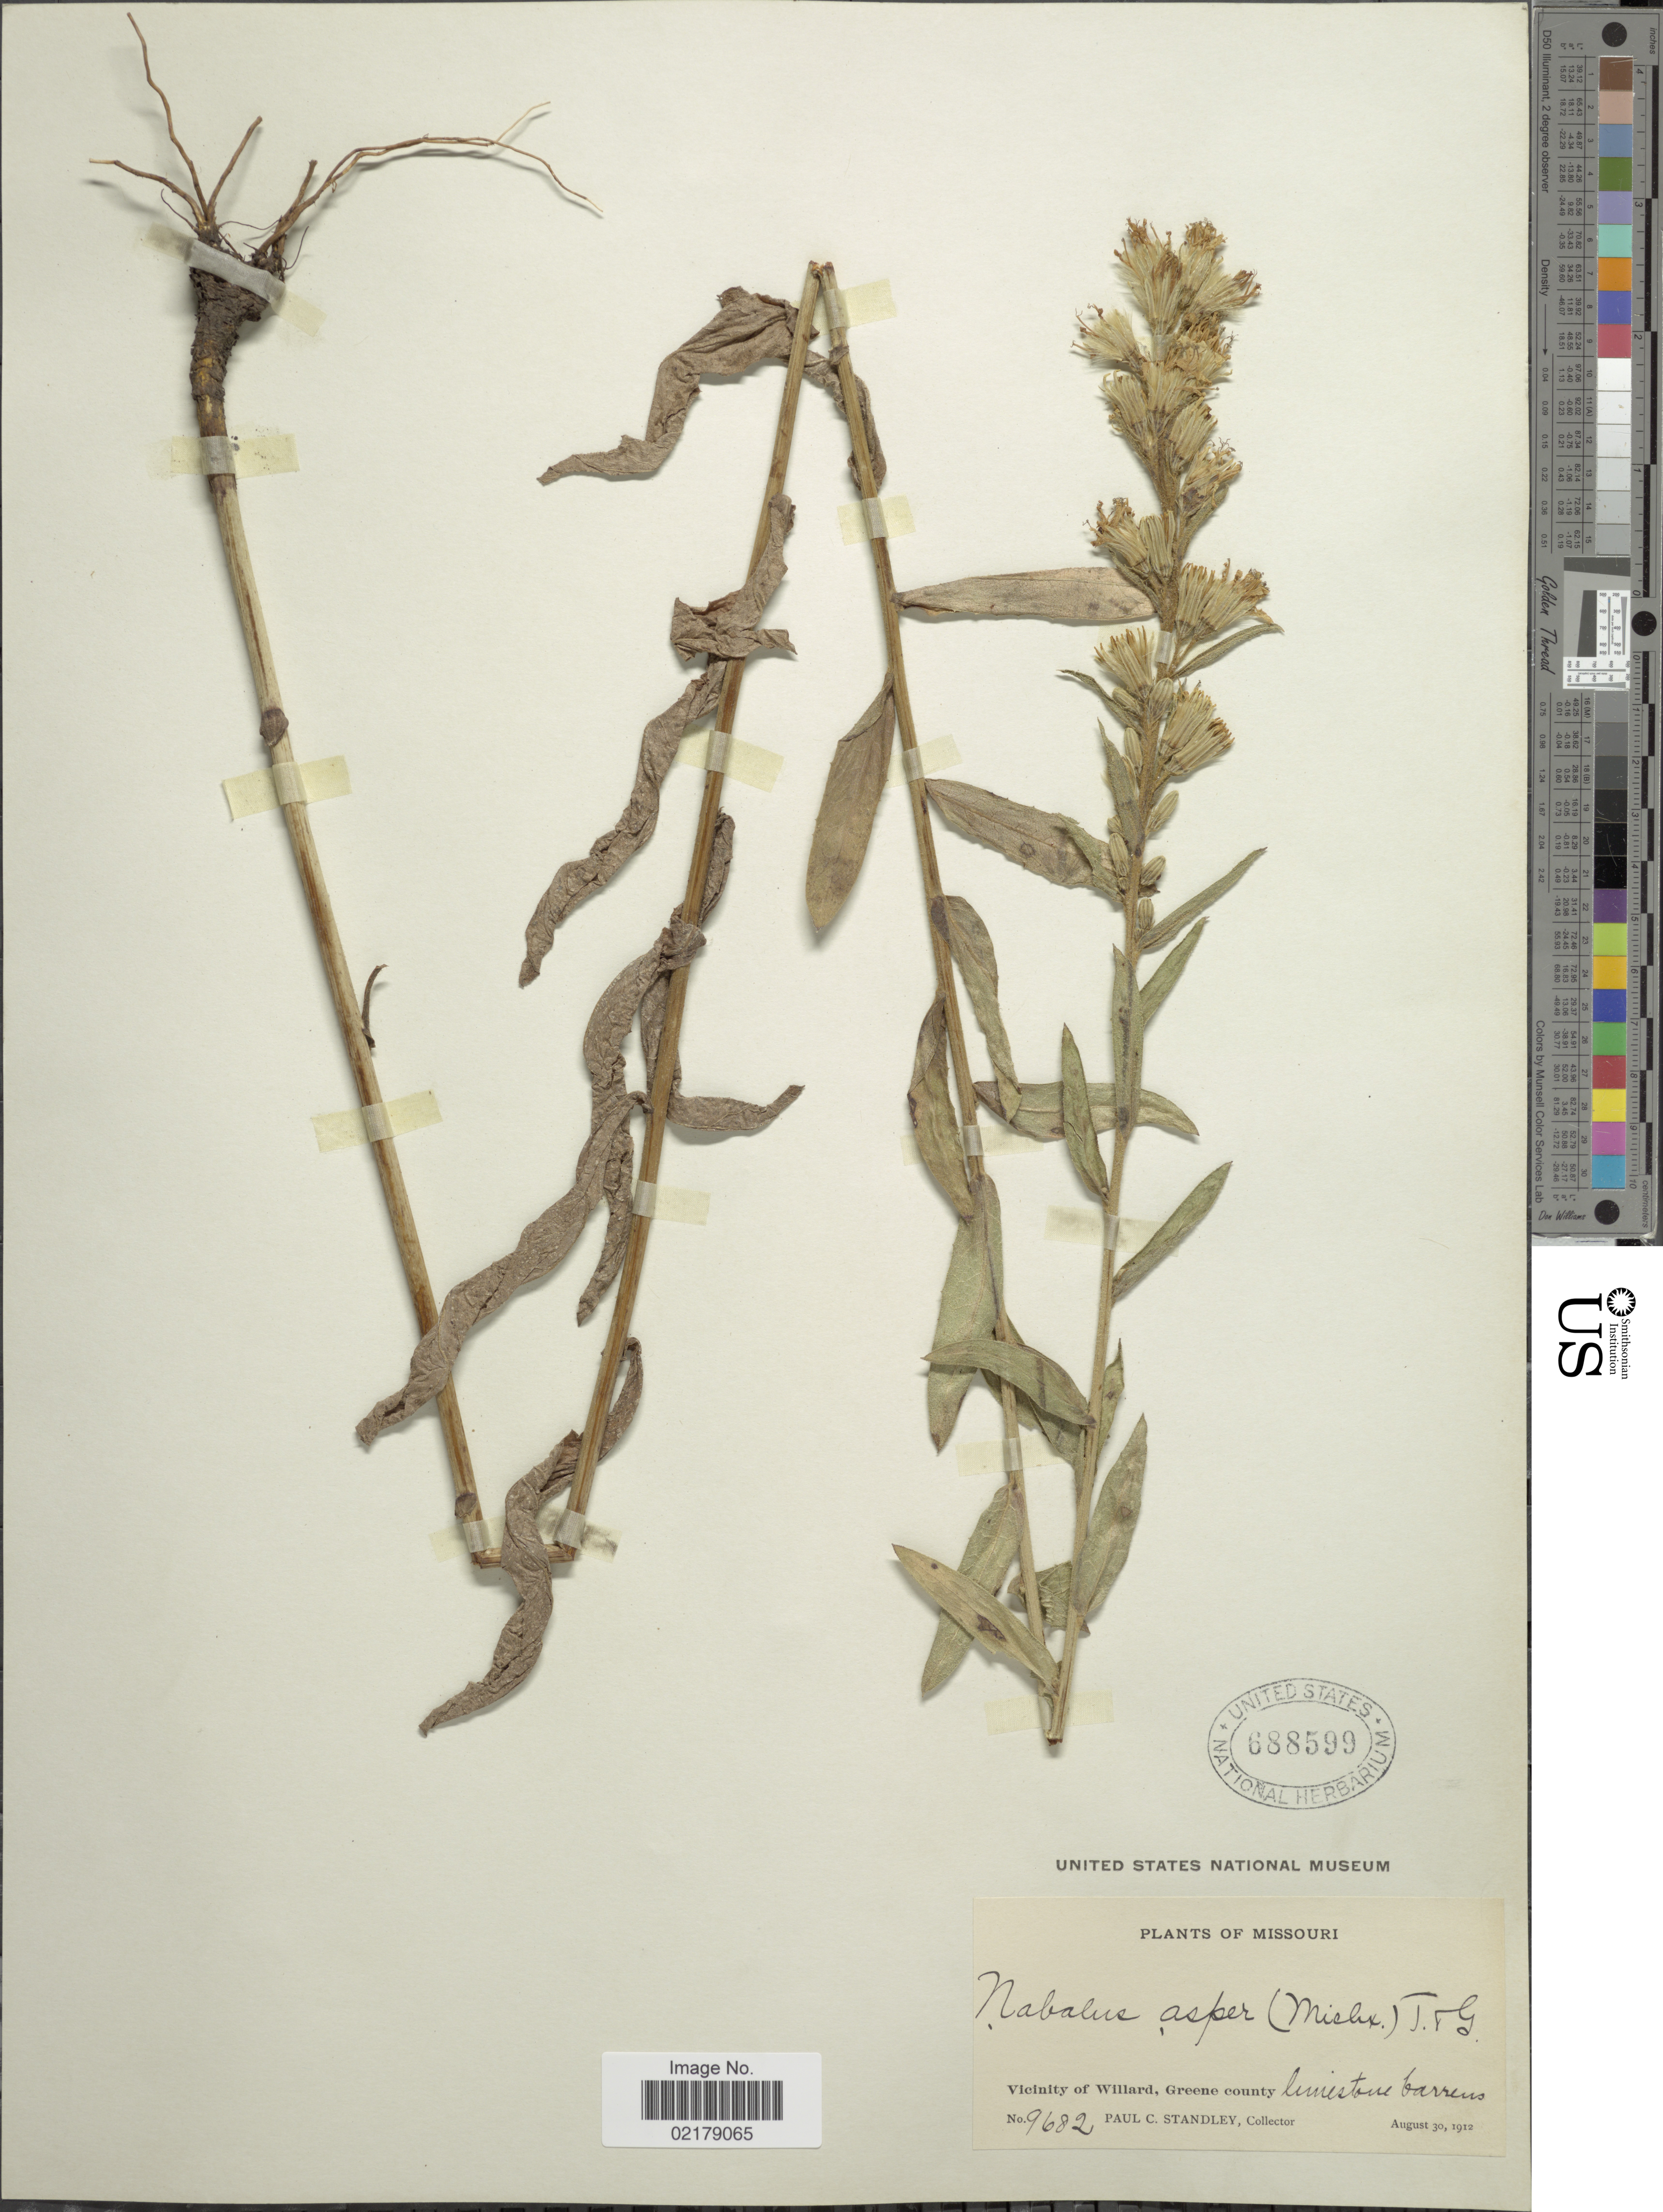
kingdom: Plantae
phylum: Tracheophyta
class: Magnoliopsida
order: Asterales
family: Asteraceae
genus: Nabalus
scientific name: Nabalus asper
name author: (Michx.) Torr. & A. Gray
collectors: P. C. Standley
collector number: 9682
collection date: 1912-08-30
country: United States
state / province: Missouri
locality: Vicinity of Willard, Greene county limestone barrens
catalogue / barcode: US 688599